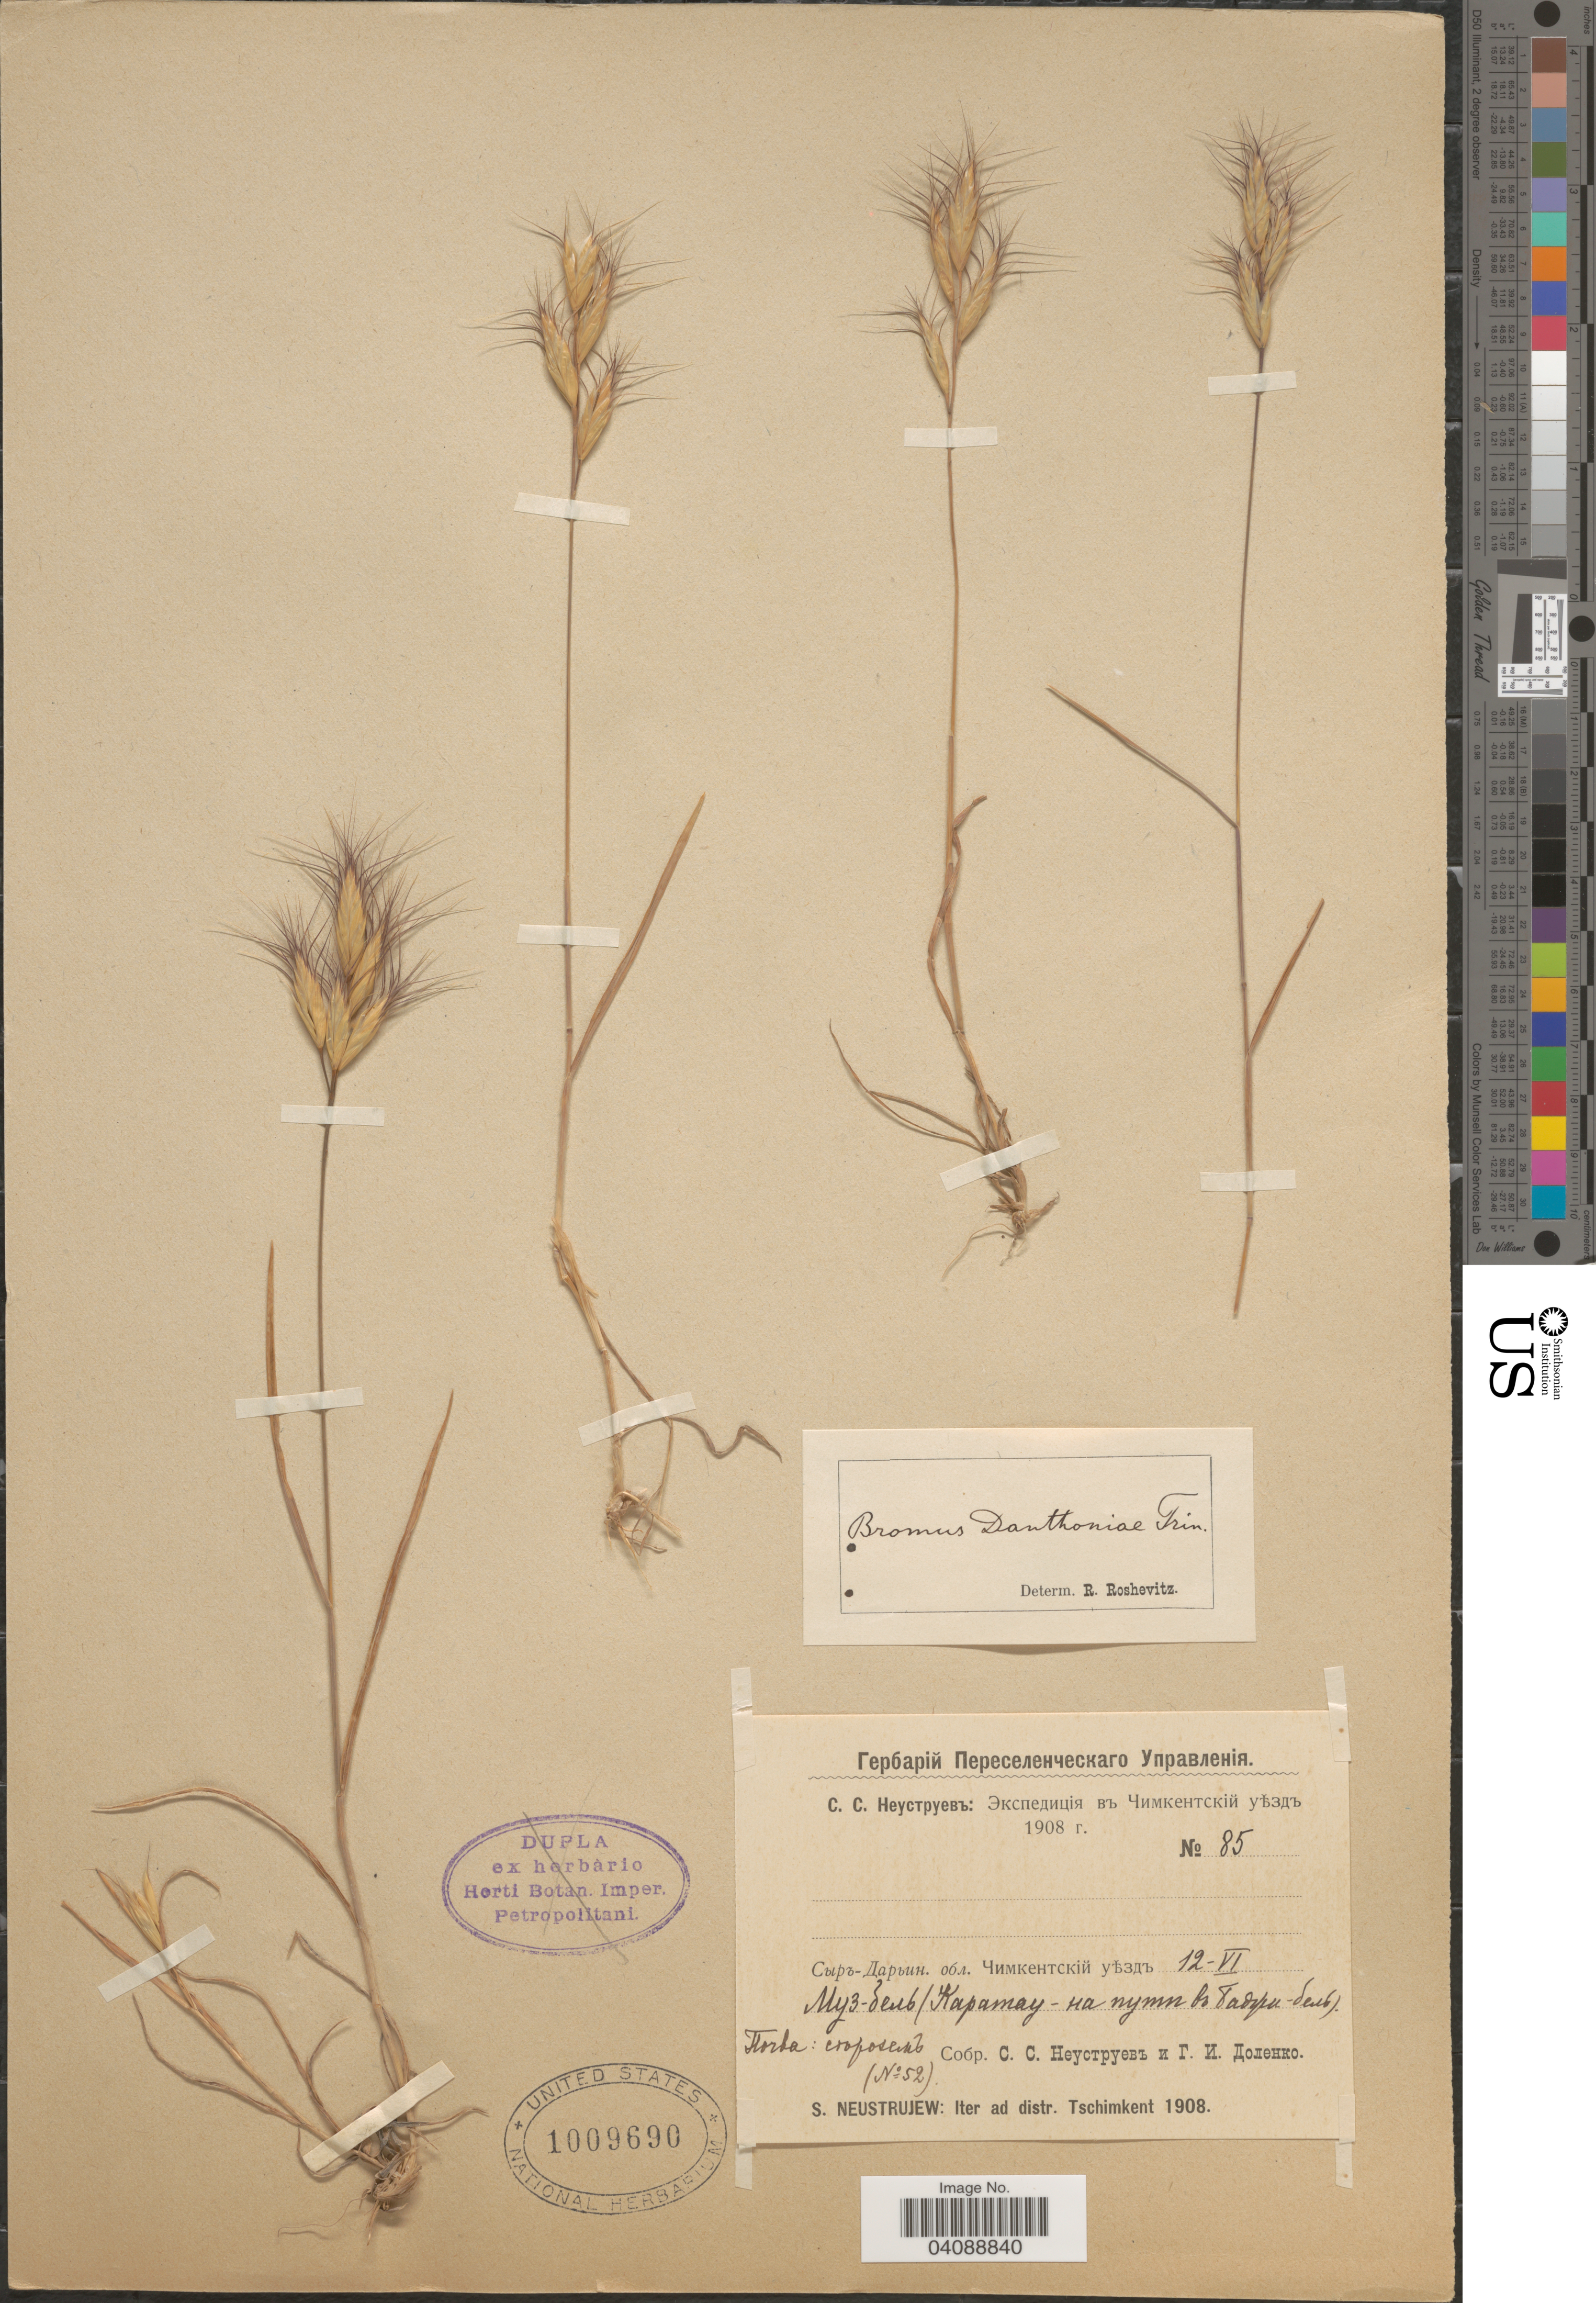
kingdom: Plantae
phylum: Tracheophyta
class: Liliopsida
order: Poales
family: Poaceae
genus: Bromus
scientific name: Bromus danthoniae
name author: Trin. ex C.A. Mey.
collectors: S. Neustrujew & G. Dolenko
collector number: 85/52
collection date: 1908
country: Kazakhstan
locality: Iter ad distr. Tschimkent. Muz-Bel/ Karatau on the road to Badzhi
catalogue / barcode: US 1009690